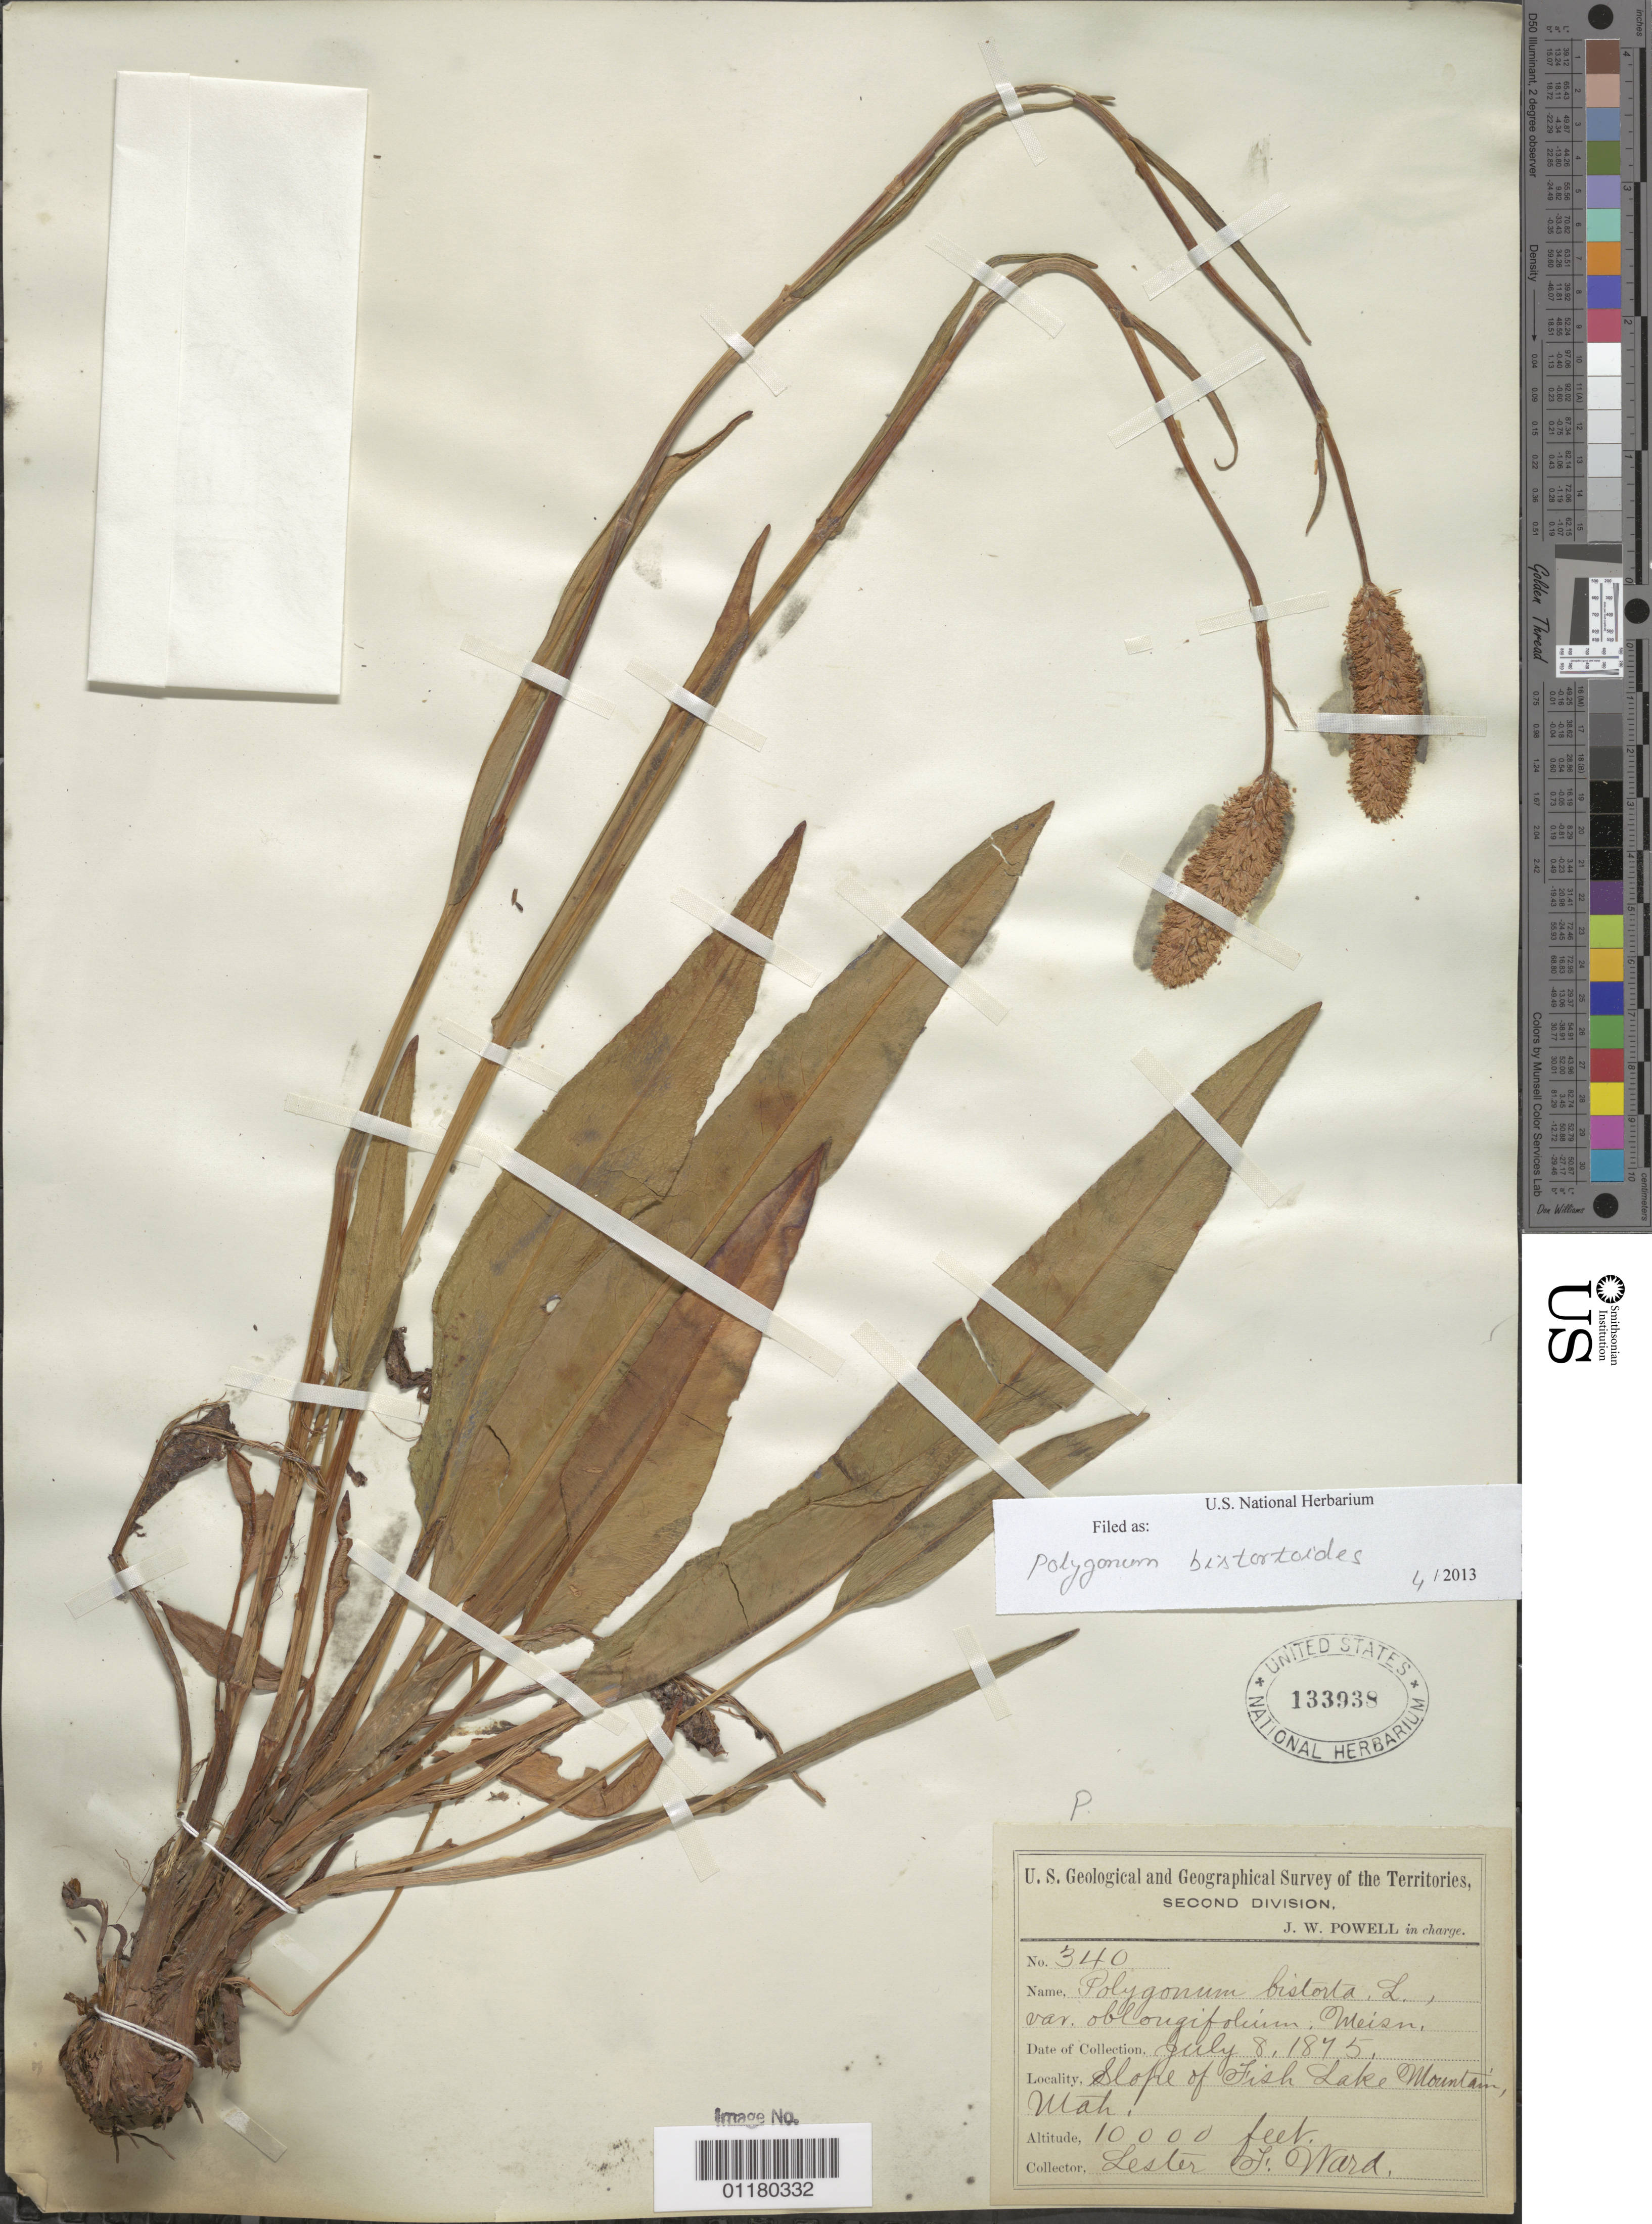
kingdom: Plantae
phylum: Tracheophyta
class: Magnoliopsida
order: Caryophyllales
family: Polygonaceae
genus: Bistorta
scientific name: Bistorta bistortoides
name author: (Pursh) Small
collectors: L. F. Ward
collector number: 340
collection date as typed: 08 Jul 1875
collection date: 1875-07-08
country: United States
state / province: Utah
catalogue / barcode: US 133938